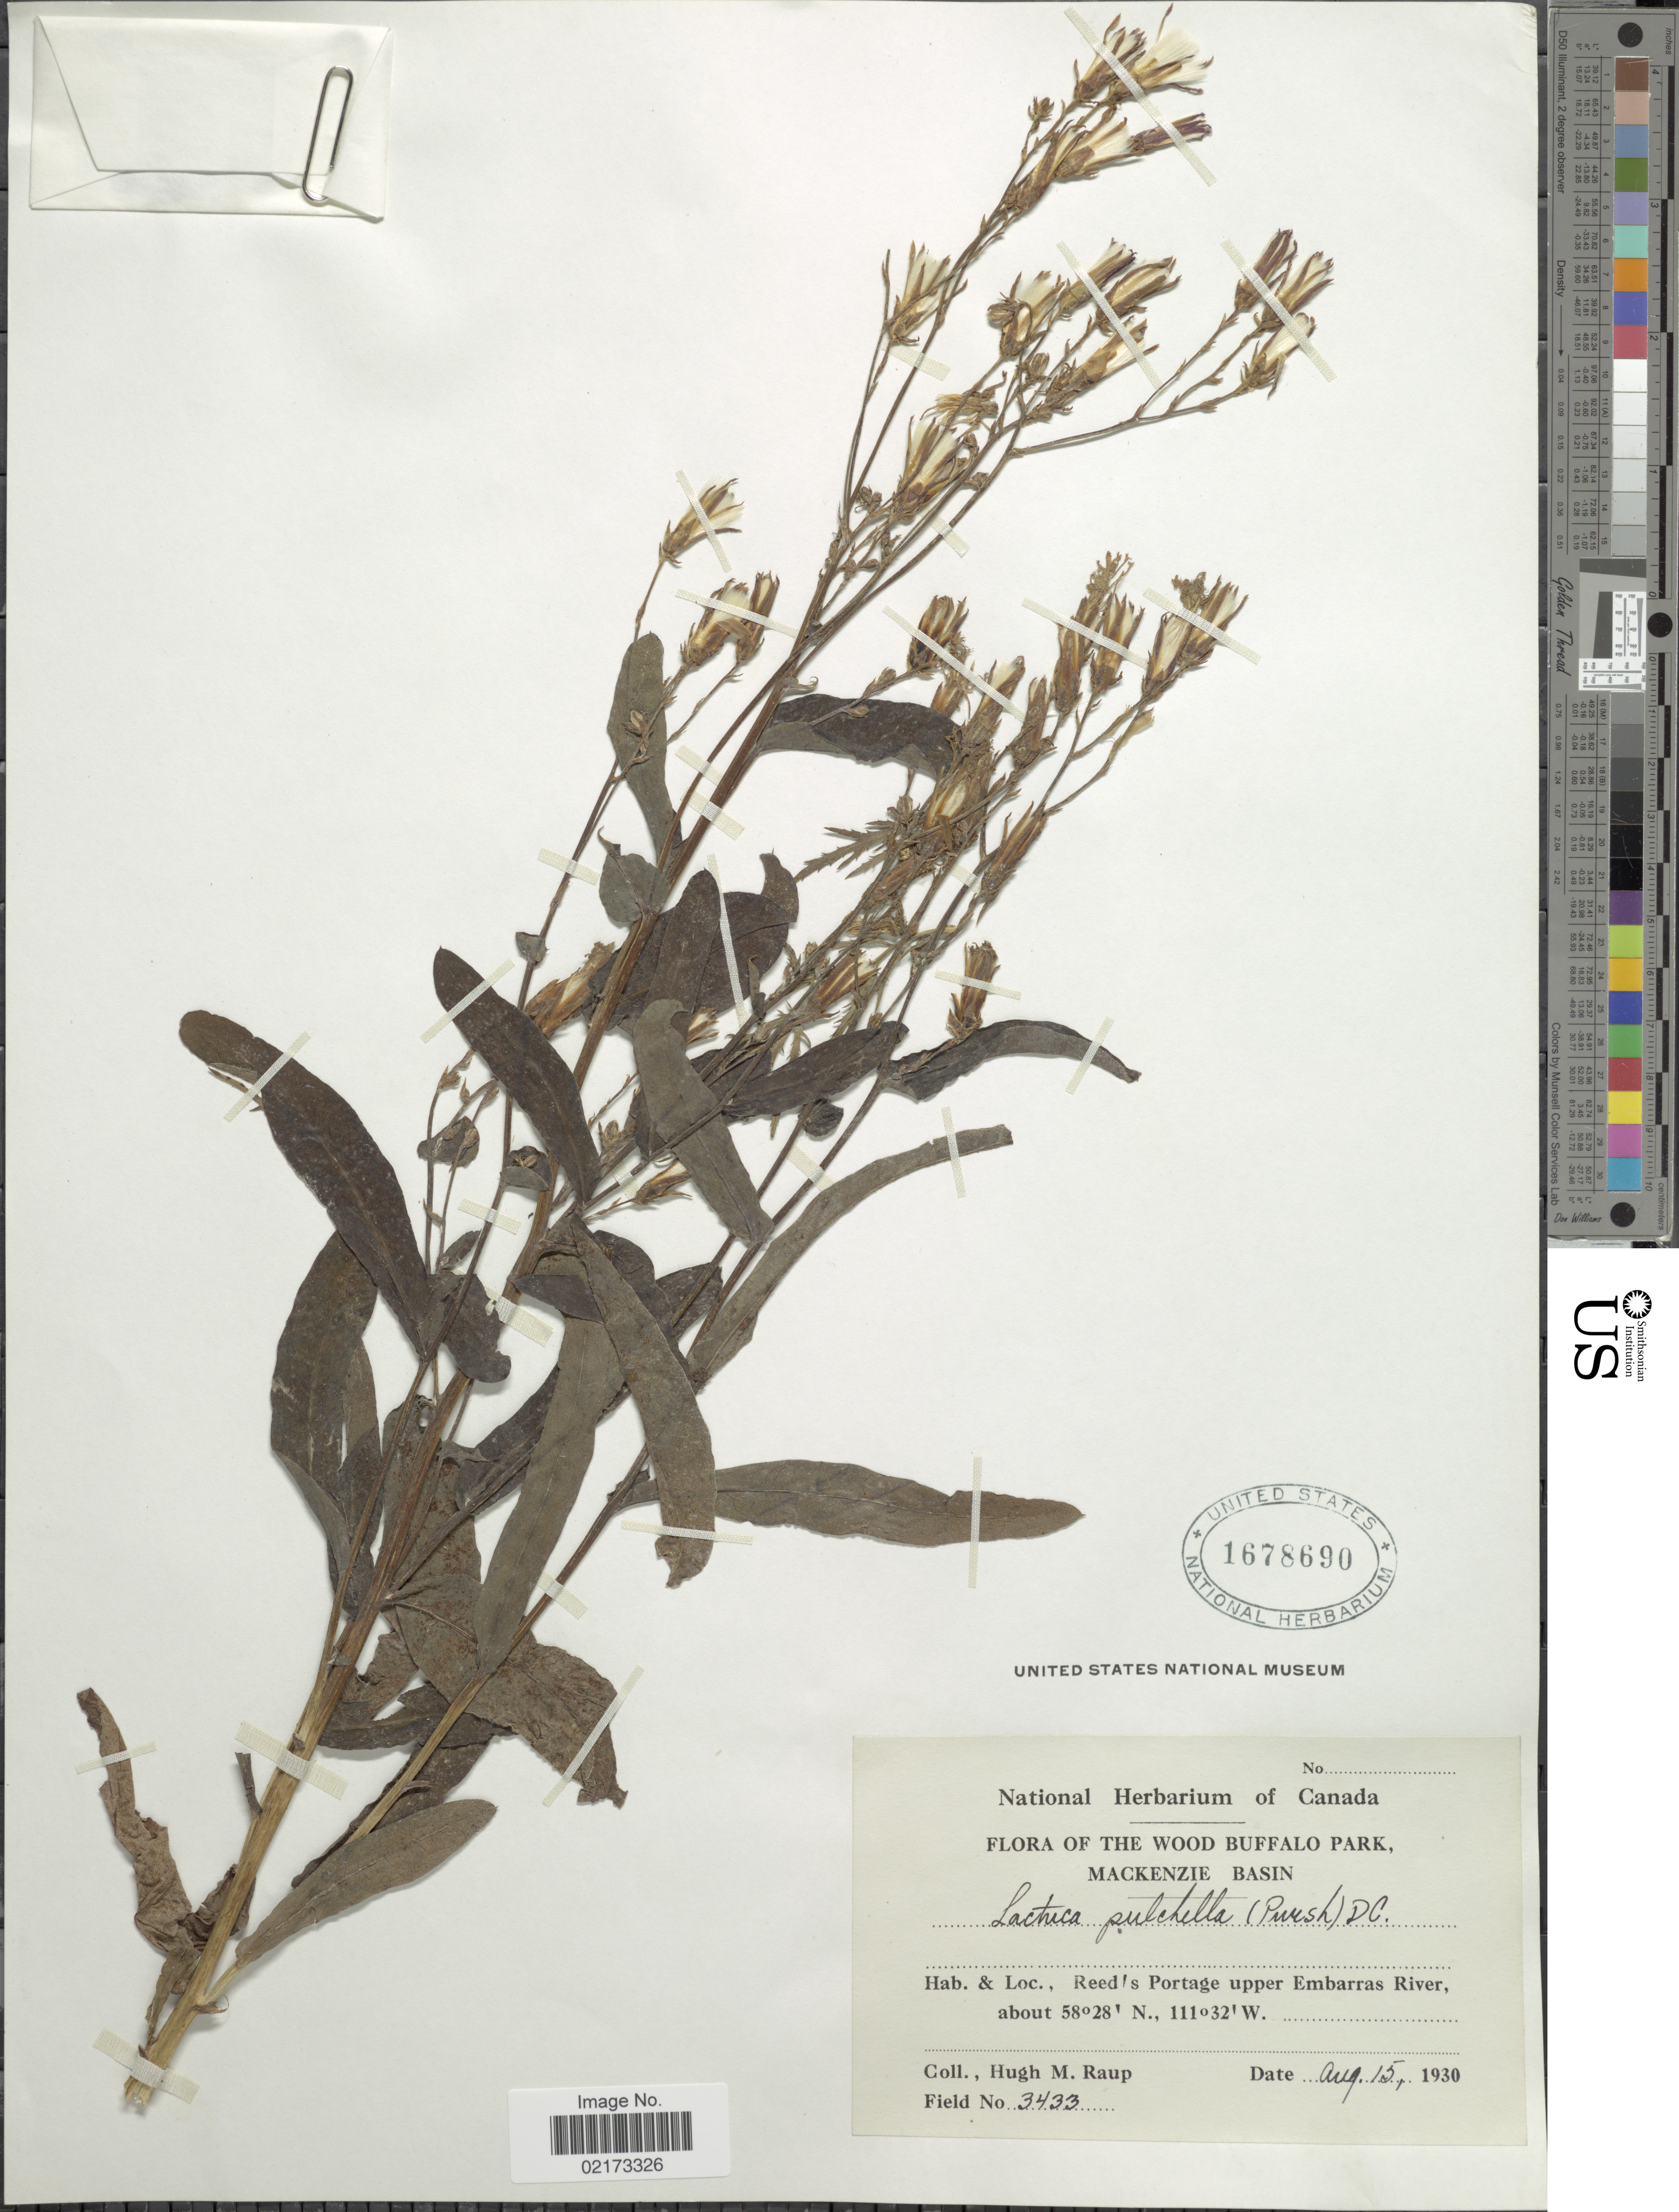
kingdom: Plantae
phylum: Tracheophyta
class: Magnoliopsida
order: Asterales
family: Asteraceae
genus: Lactuca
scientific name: Lactuca tatarica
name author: (L.) C.A. Mey.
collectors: H. Raup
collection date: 1930-08-15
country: Canada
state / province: Alberta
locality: Wood Buffalo Park, Mackenzie Basin, Reed's Portage upper Embarras River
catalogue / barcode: US 1678690